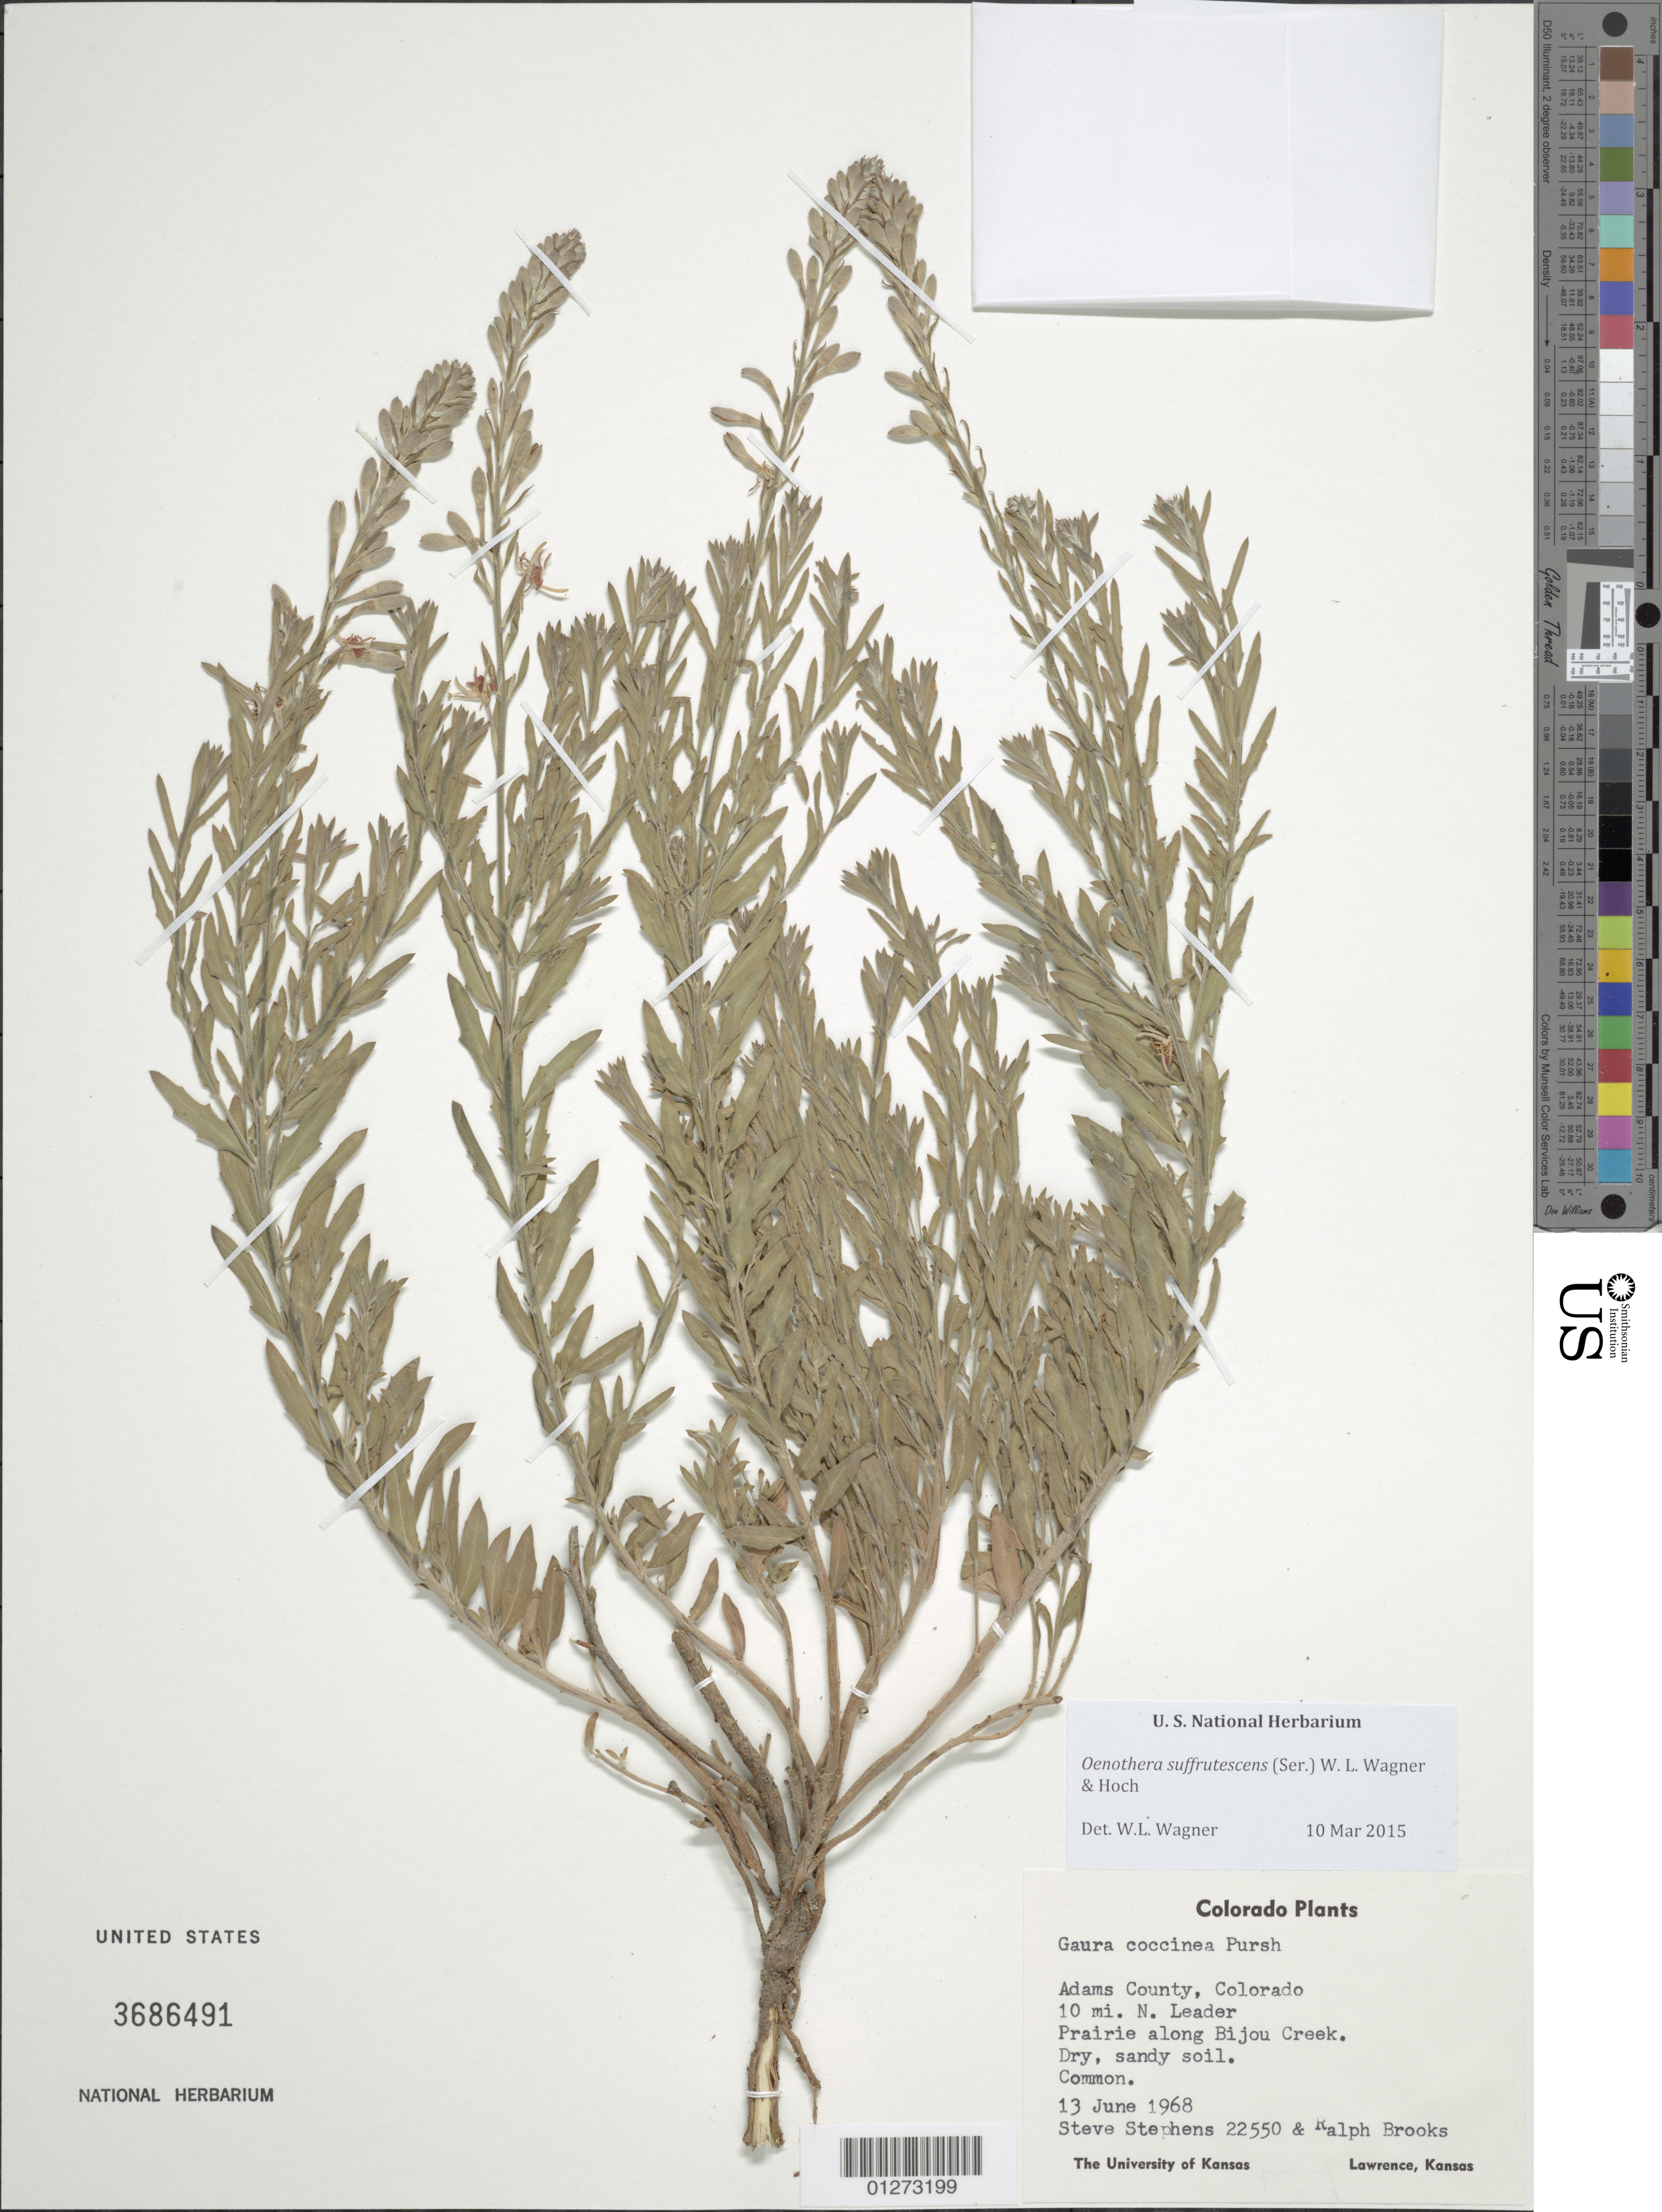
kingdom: Plantae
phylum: Tracheophyta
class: Magnoliopsida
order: Myrtales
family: Onagraceae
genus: Oenothera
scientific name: Oenothera suffrutescens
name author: (Ser.) W.L. Wagner & Hoch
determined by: Wagner, W. L., (BOT), Smithsonian Institution - National Museum of Natural History (UNITED STATES)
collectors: S. Stephens & R. E. Brooks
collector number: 22550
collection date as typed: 13 June 1968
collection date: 1968-06-13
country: United States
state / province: Colorado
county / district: Adams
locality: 10 mi. N Leader, along Bijou Creek.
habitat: Prairie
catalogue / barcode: US 3686491